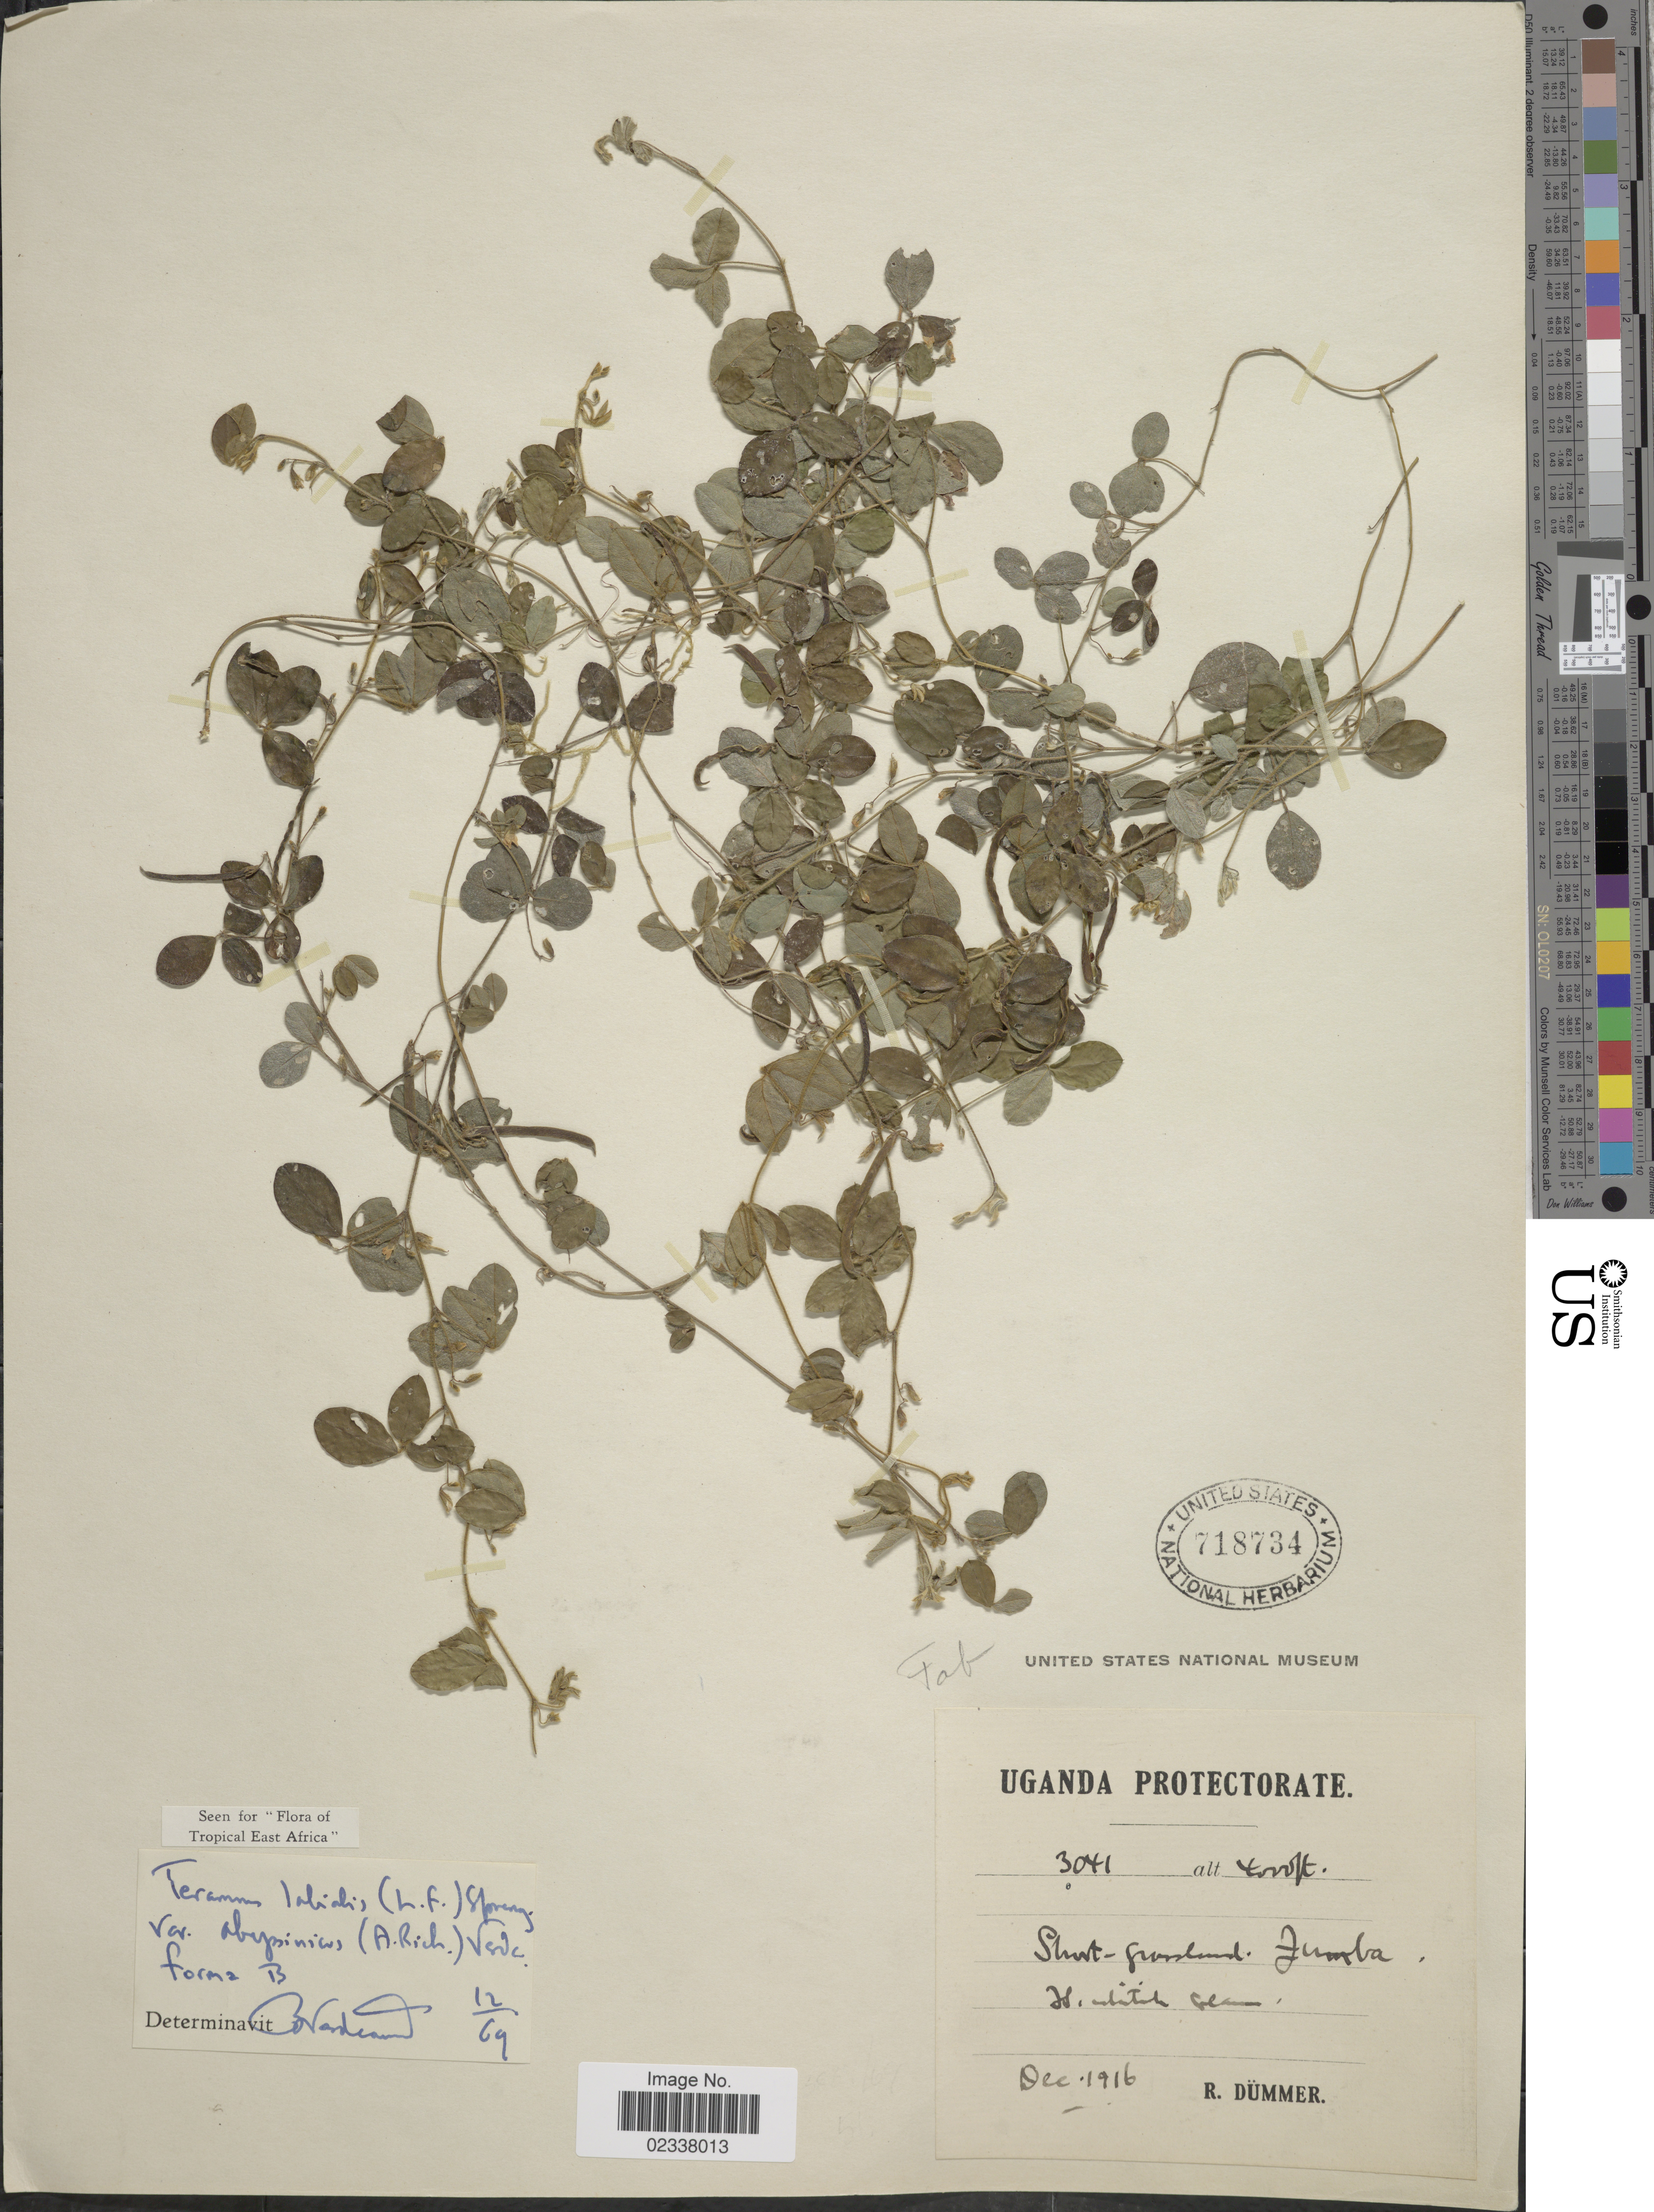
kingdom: Plantae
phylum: Tracheophyta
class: Magnoliopsida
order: Fabales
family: Fabaceae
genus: Teramnus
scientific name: Teramnus labialis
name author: (L. f.) Spreng.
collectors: R. A. Dümmer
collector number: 3041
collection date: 1916-12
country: Uganda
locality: Uganda Protectorate, Jumba.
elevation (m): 1219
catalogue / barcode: US 718734